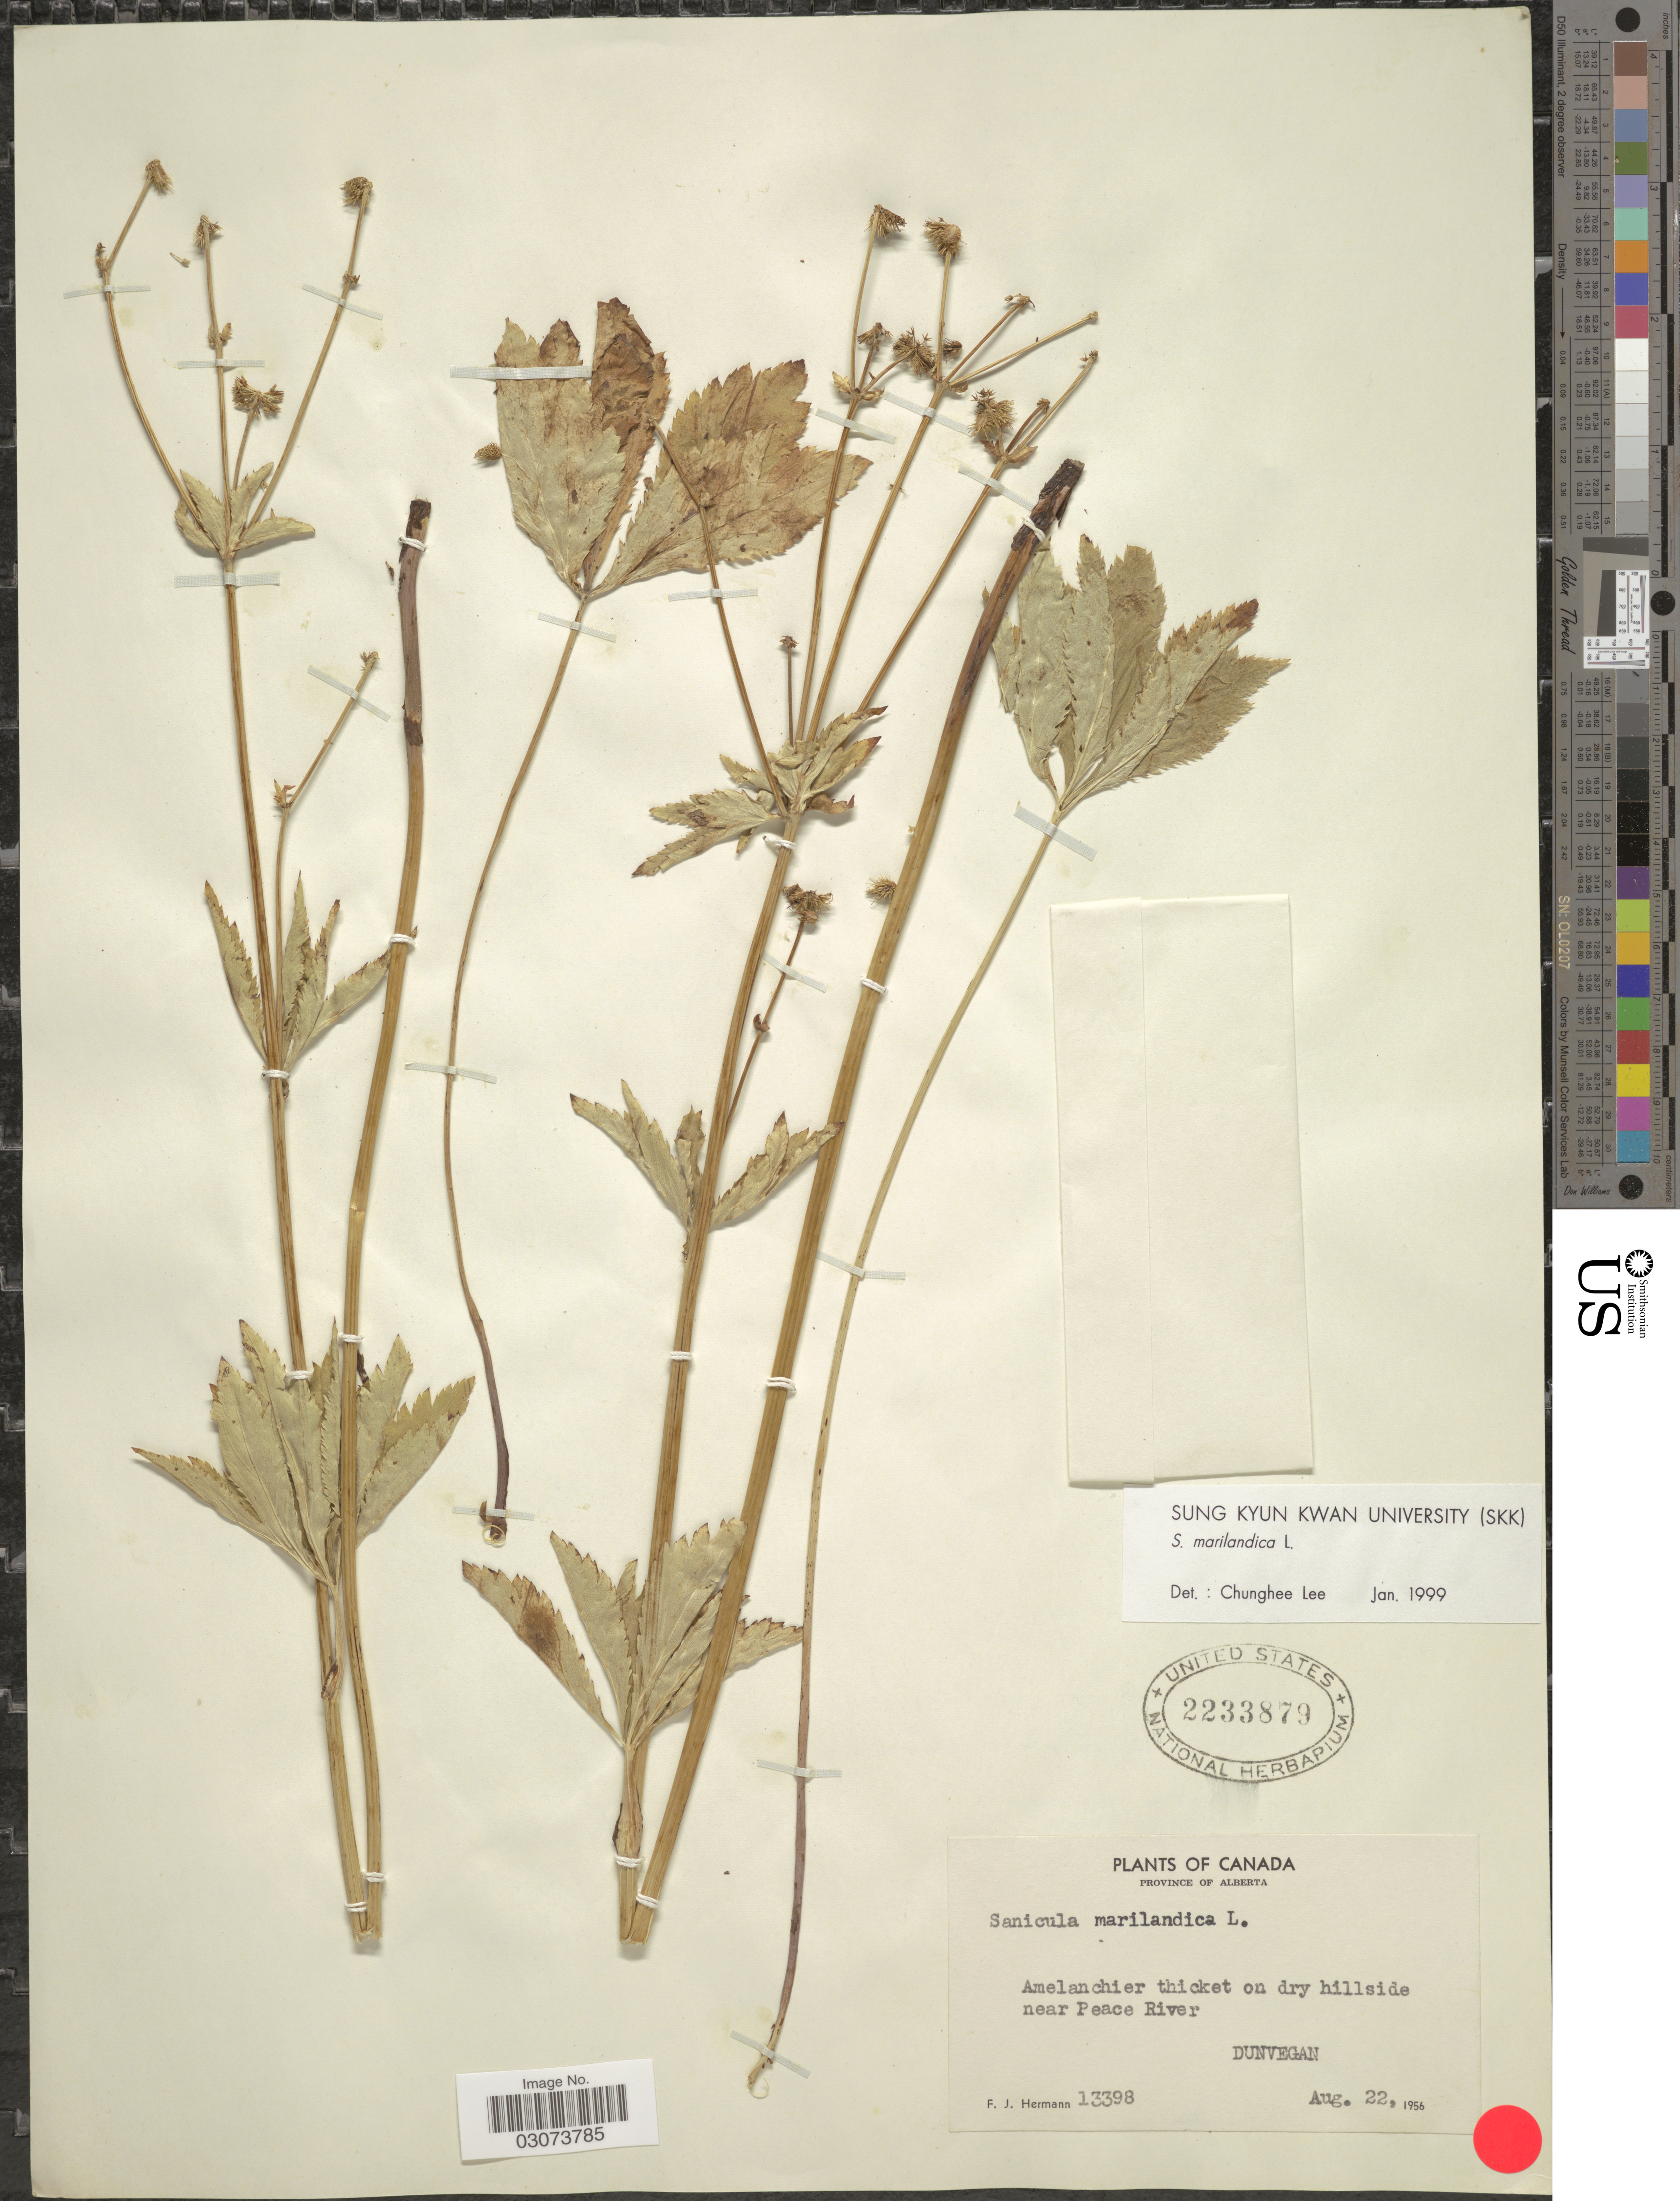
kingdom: Plantae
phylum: Tracheophyta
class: Magnoliopsida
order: Apiales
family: Apiaceae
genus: Sanicula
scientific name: Sanicula marilandica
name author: L.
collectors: F. J. Hermann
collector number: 13398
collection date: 1956-08-22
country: Canada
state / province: Alberta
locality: Amelanchier thicket on dry hillside near Peace River, Dunvegan.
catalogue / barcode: US 2233879